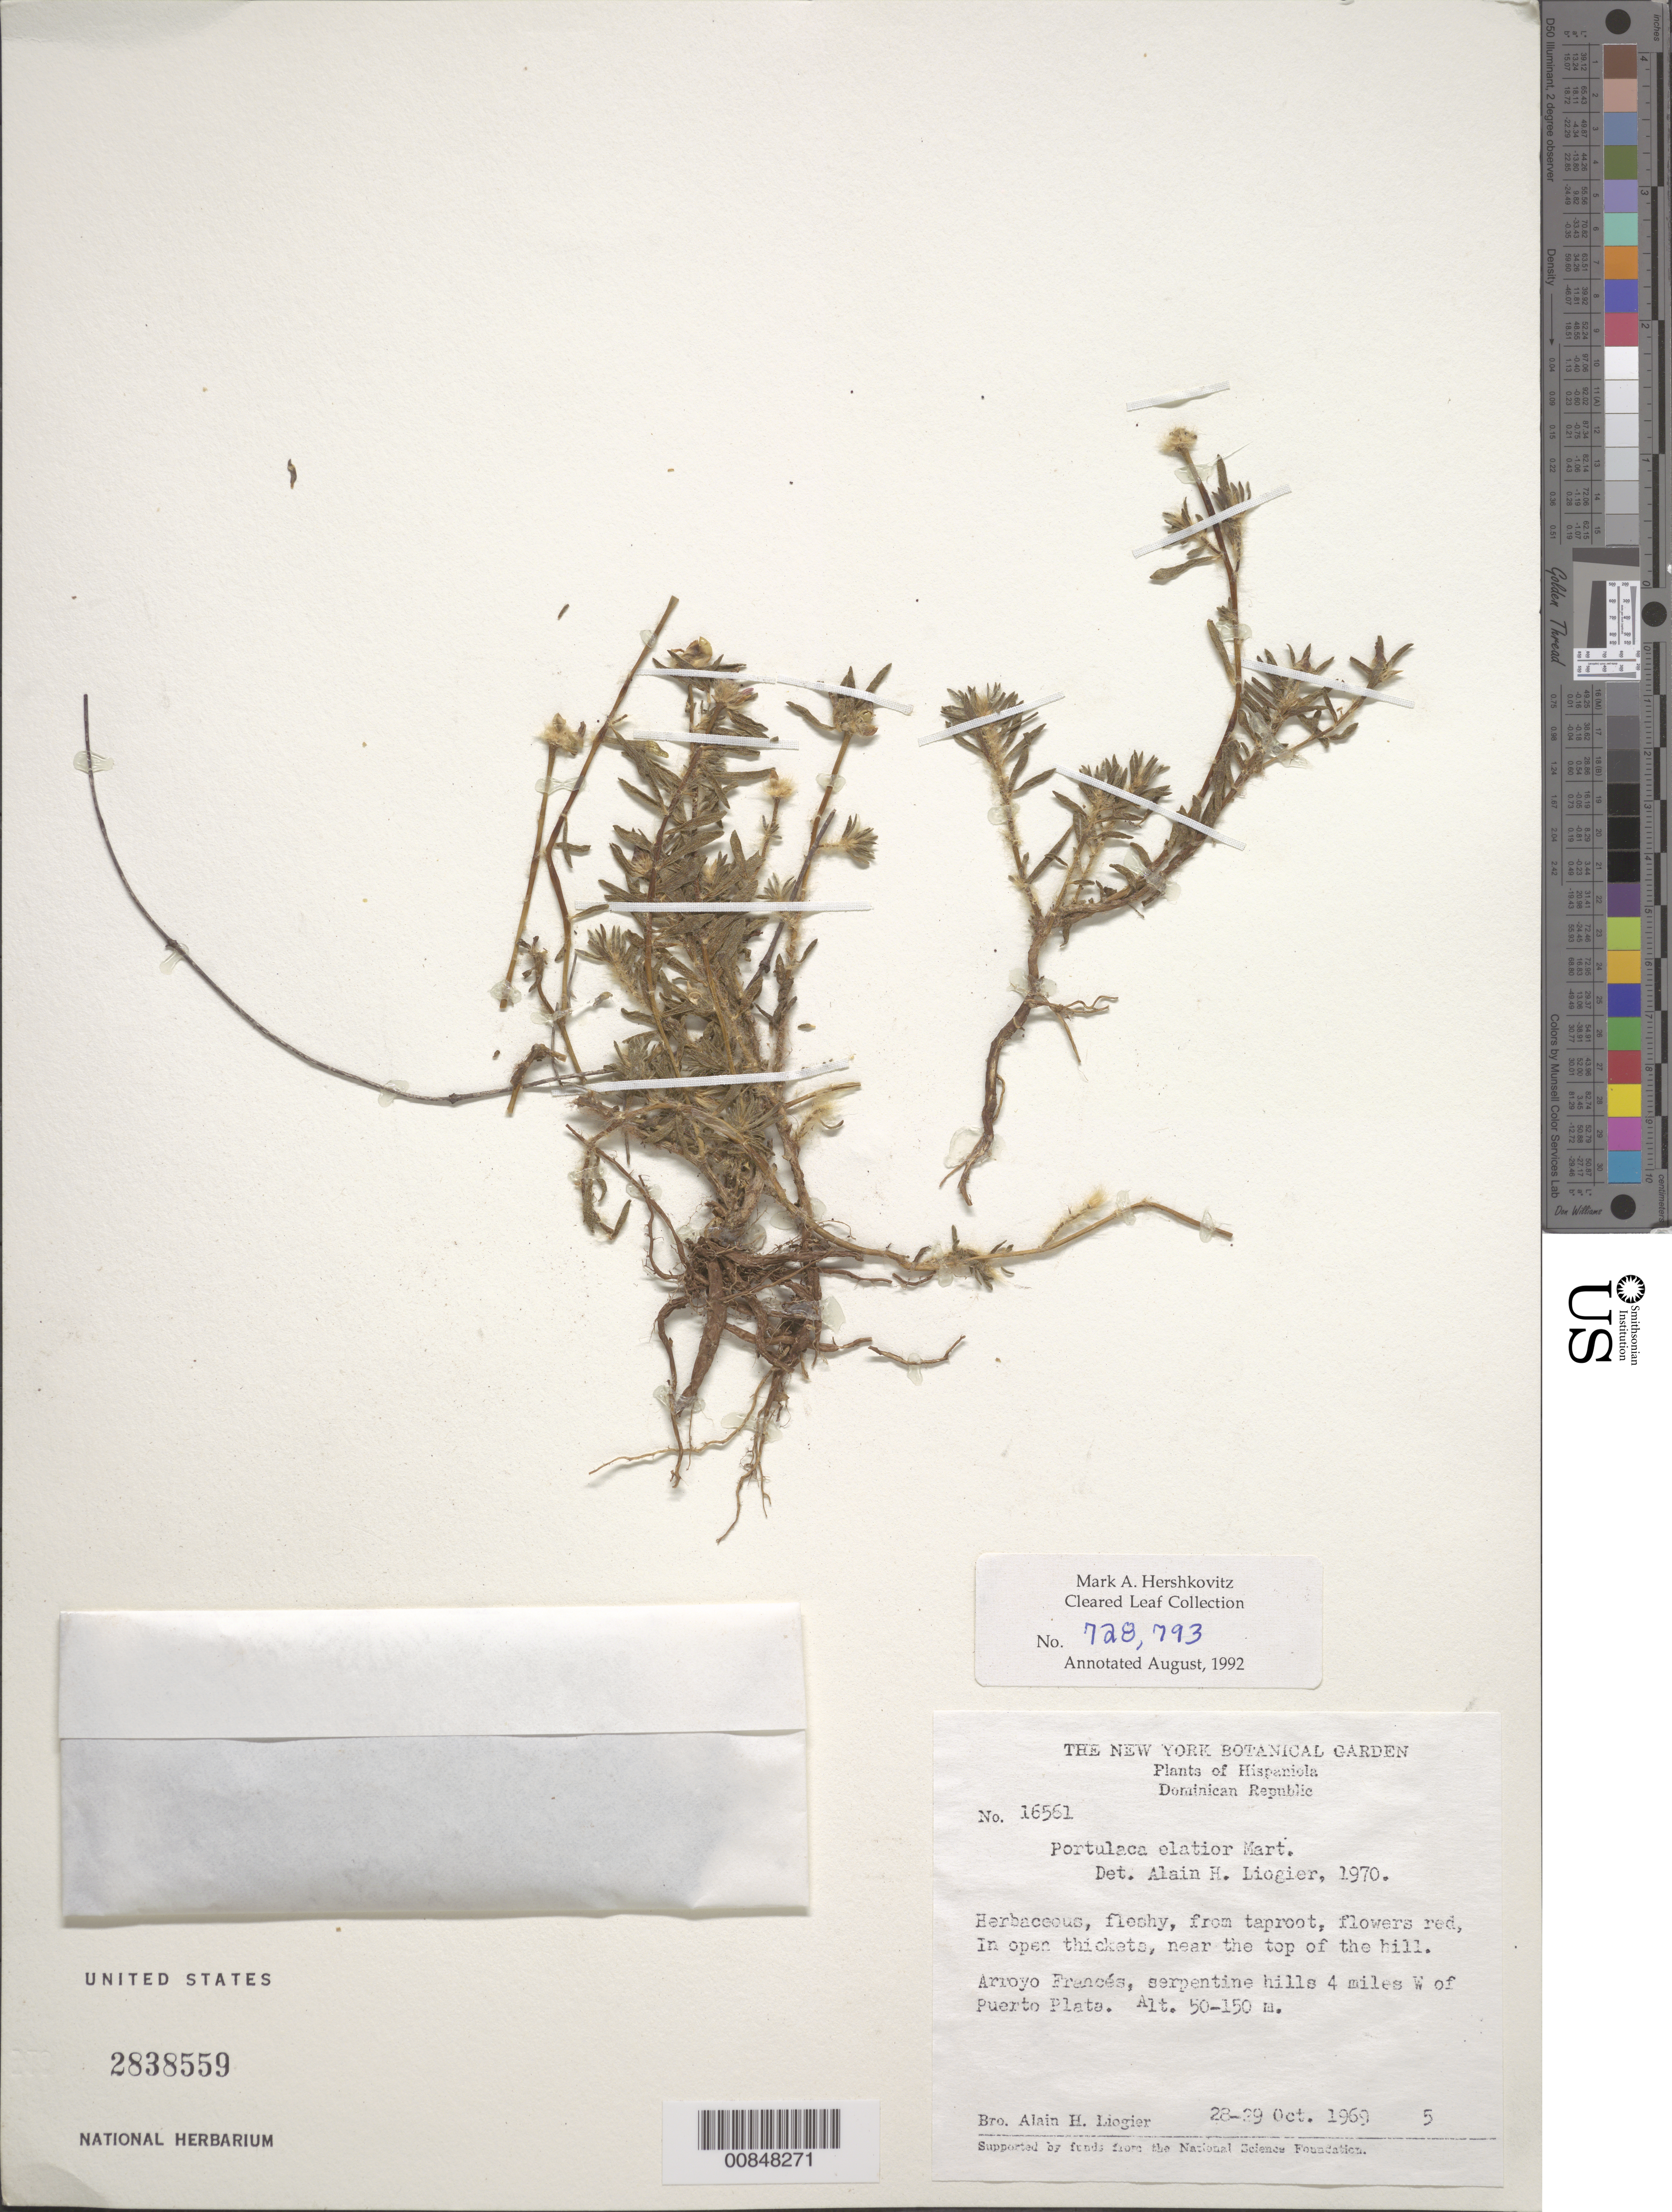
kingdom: Plantae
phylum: Tracheophyta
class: Magnoliopsida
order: Caryophyllales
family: Portulacaceae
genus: Portulaca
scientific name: Portulaca elatior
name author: Mart. ex Rohrb.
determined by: Liogier, Alain H.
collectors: A. H. Liogier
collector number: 16561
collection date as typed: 28 Oct 1969 to 29 Oct 1969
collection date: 1969-10-28/1969-10-29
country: Dominican Republic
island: Hispaniola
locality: Arroyo Francés, serpentine hills 4 miles W of Puerto Plata.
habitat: In open thickets, near the top of the hill.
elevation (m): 50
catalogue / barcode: US 2838559